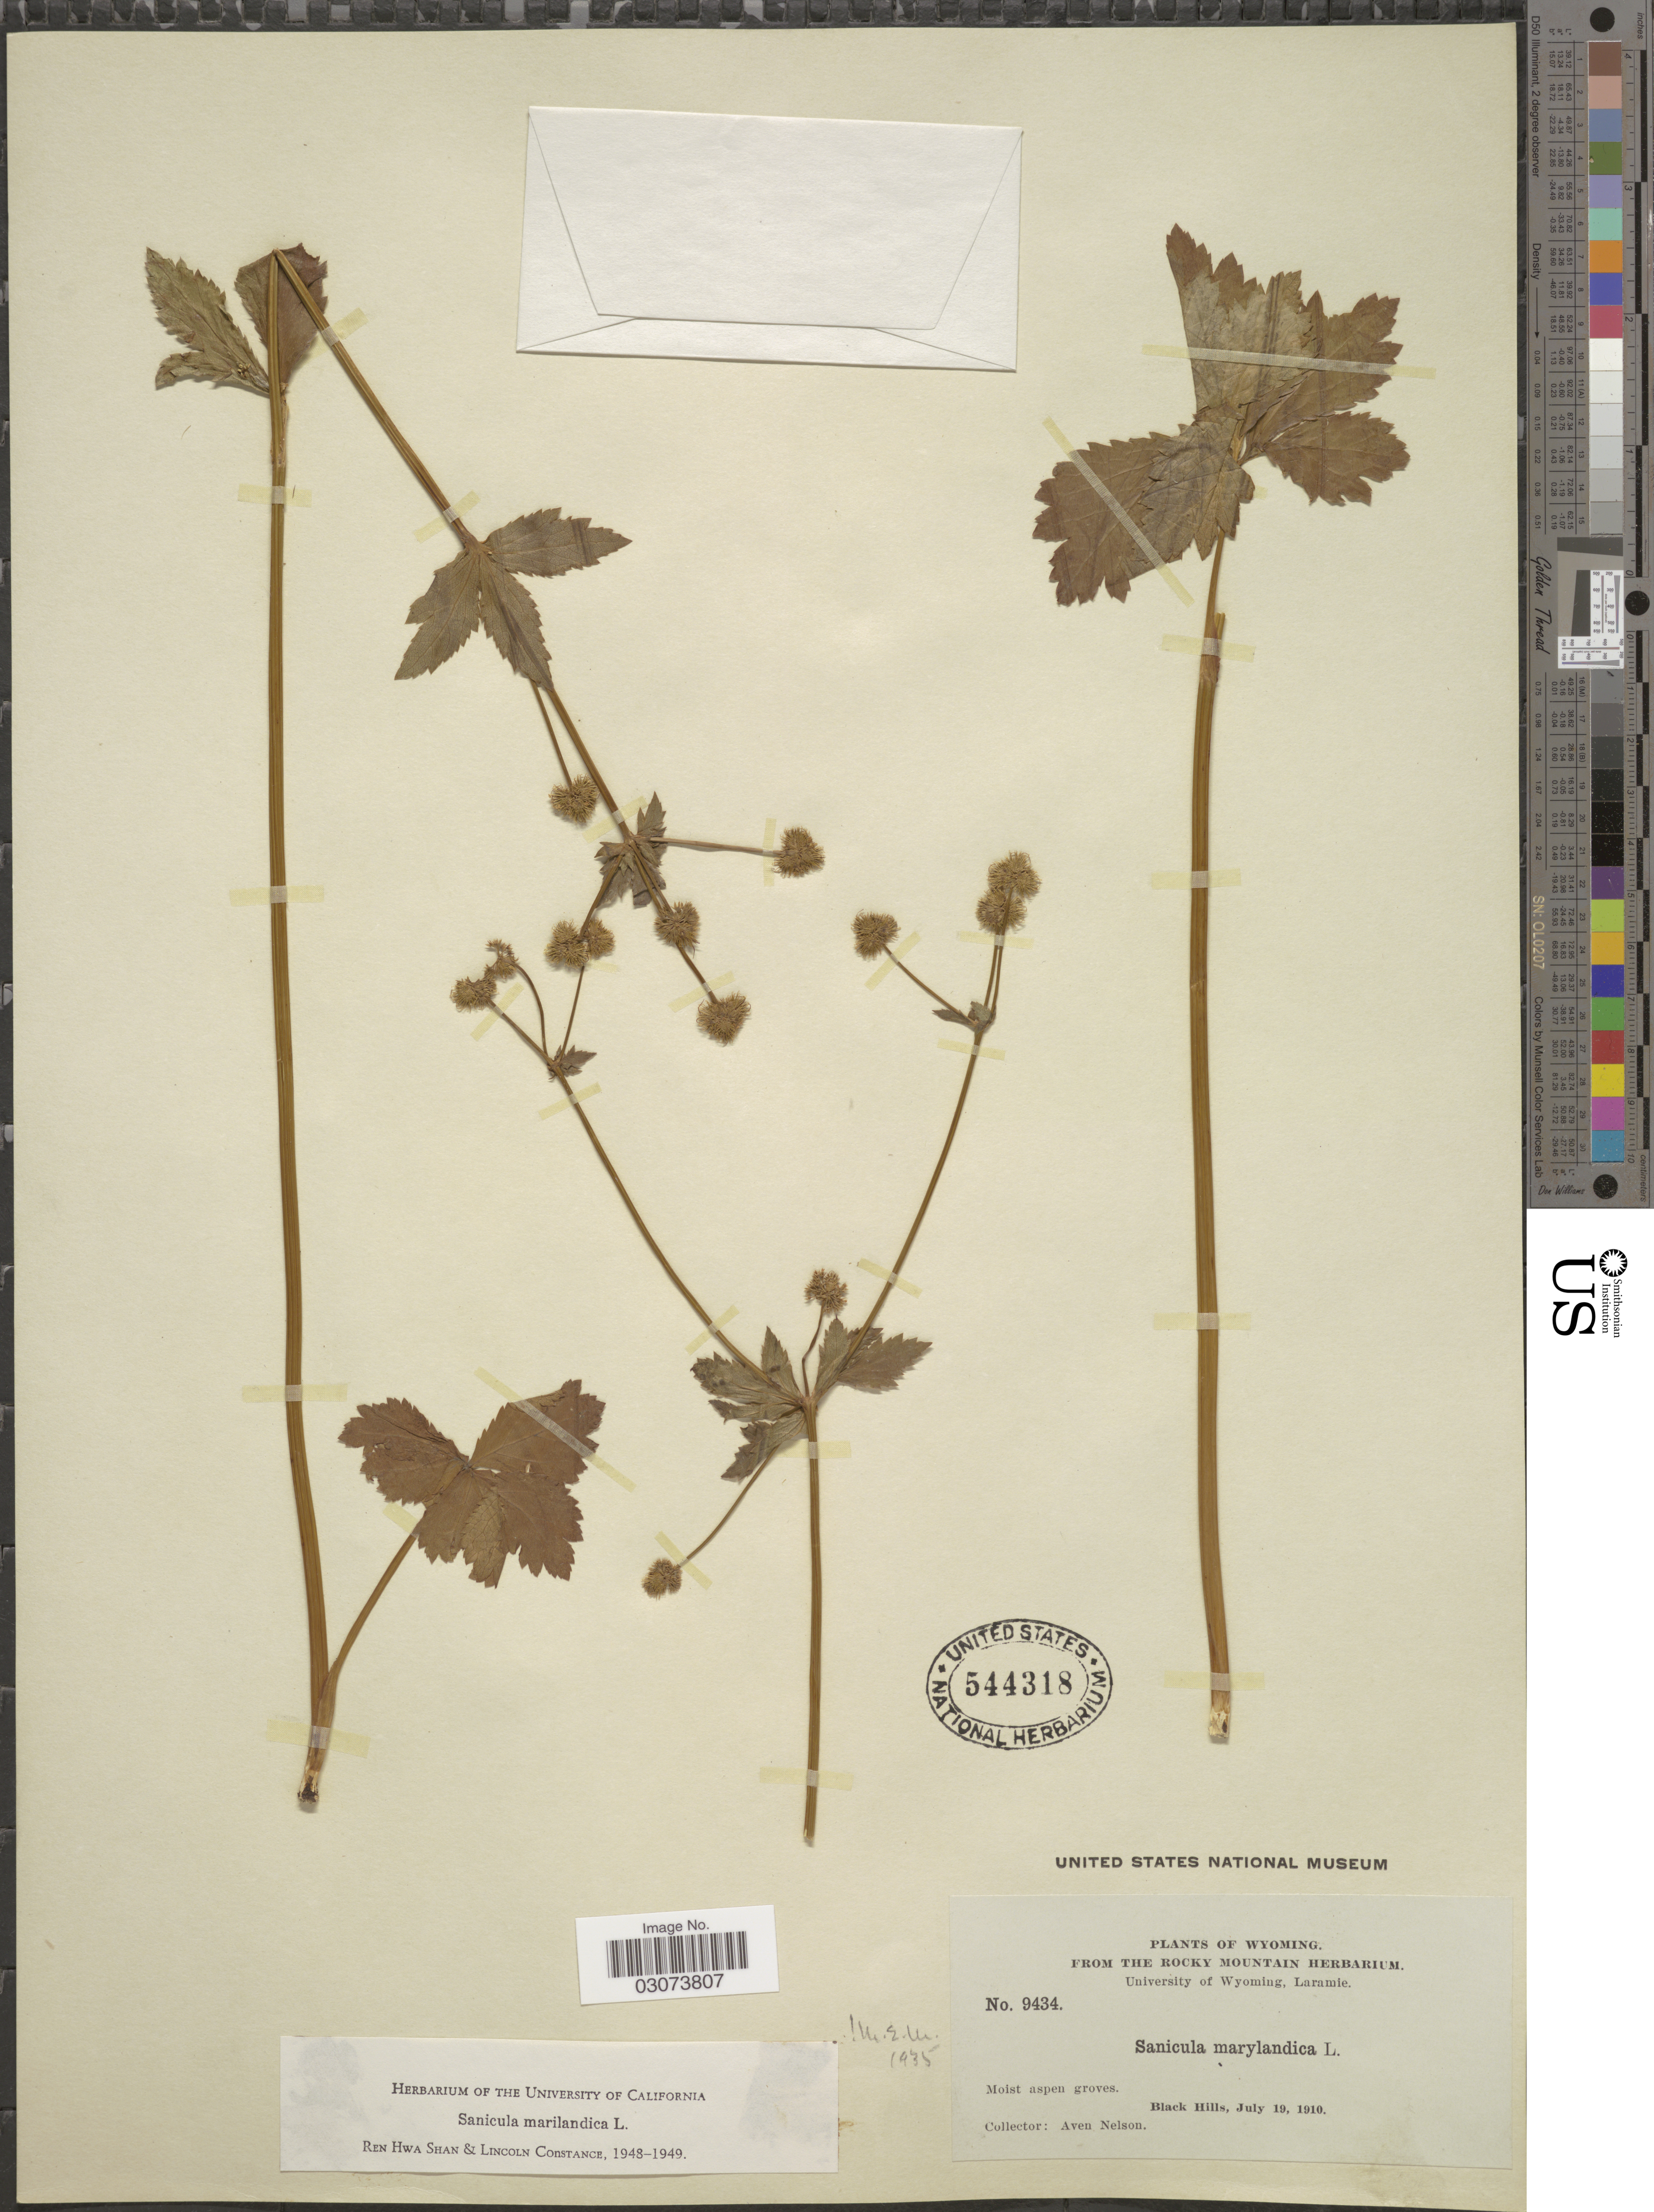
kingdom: Plantae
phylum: Tracheophyta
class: Magnoliopsida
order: Apiales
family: Apiaceae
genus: Sanicula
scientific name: Sanicula marilandica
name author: L.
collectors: A. Nelson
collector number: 9434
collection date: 1910-07-19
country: United States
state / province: Wyoming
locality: Black Hills.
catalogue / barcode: US 544318